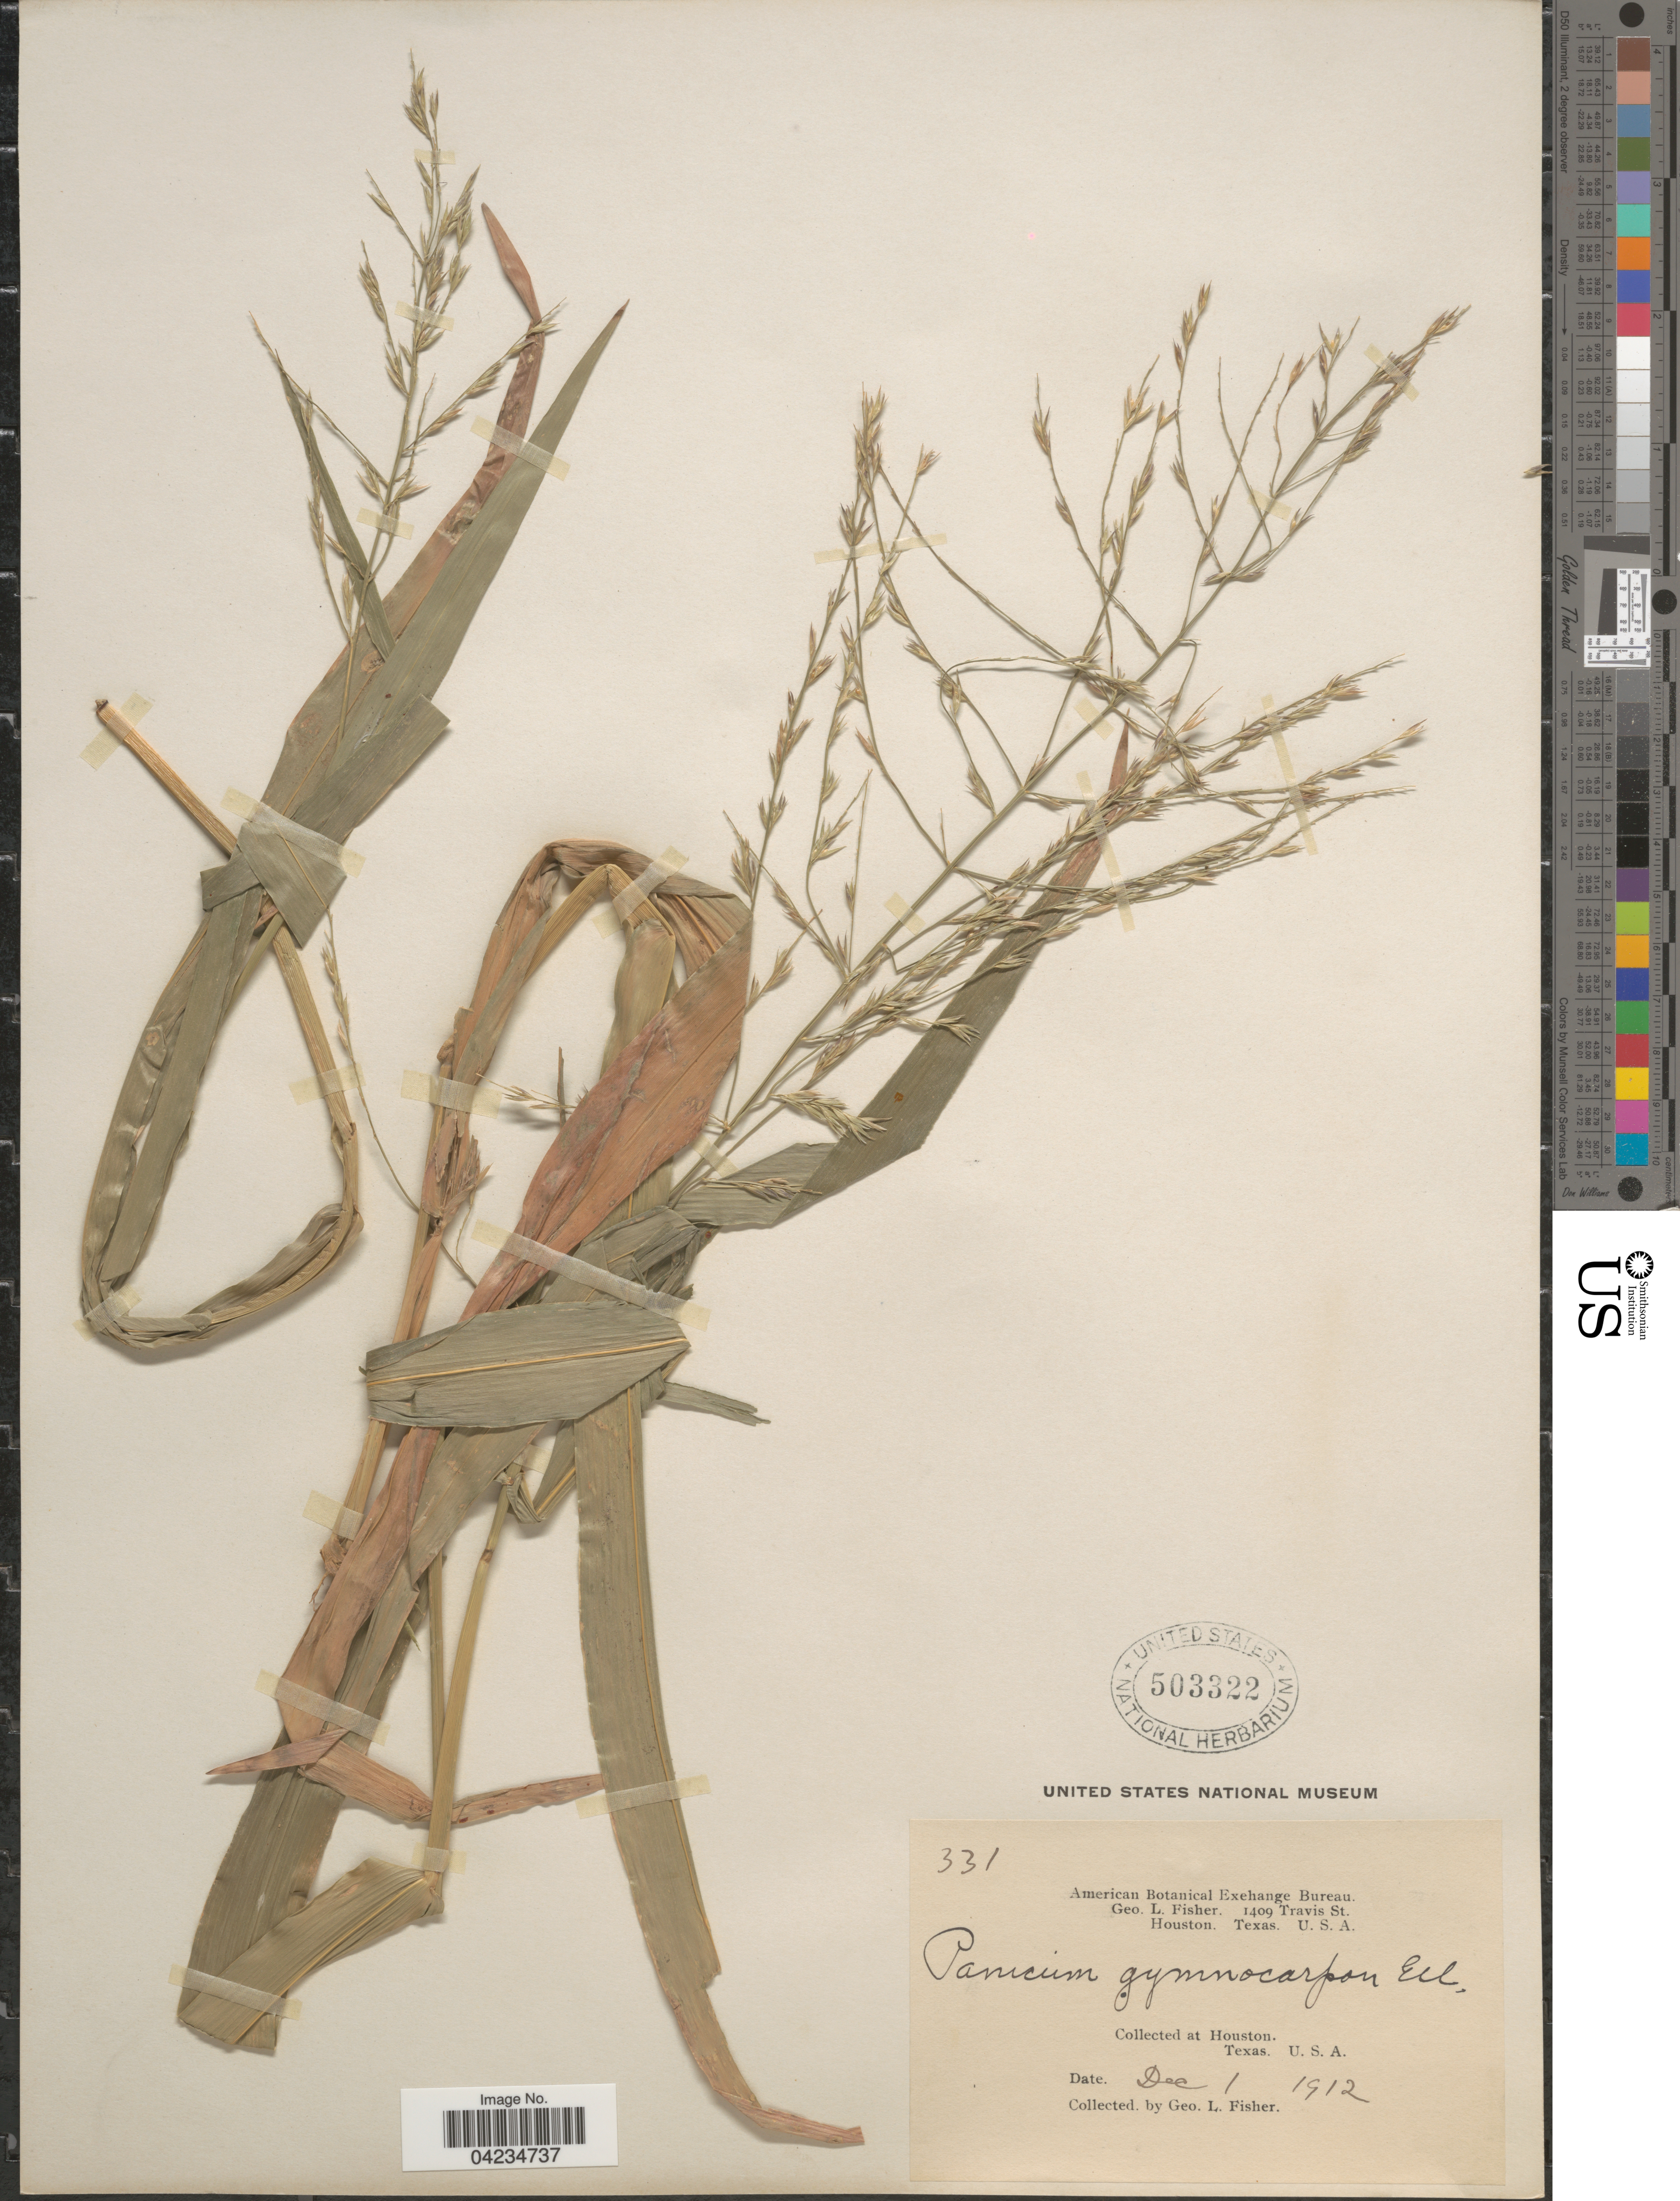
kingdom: Plantae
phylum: Tracheophyta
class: Liliopsida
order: Poales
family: Poaceae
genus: Phanopyrum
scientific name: Phanopyrum gymnocarpon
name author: (Elliott) Nash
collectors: G. L. Fisher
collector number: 331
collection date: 1912-12-01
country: United States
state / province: Texas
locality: At Houston.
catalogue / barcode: US 503322